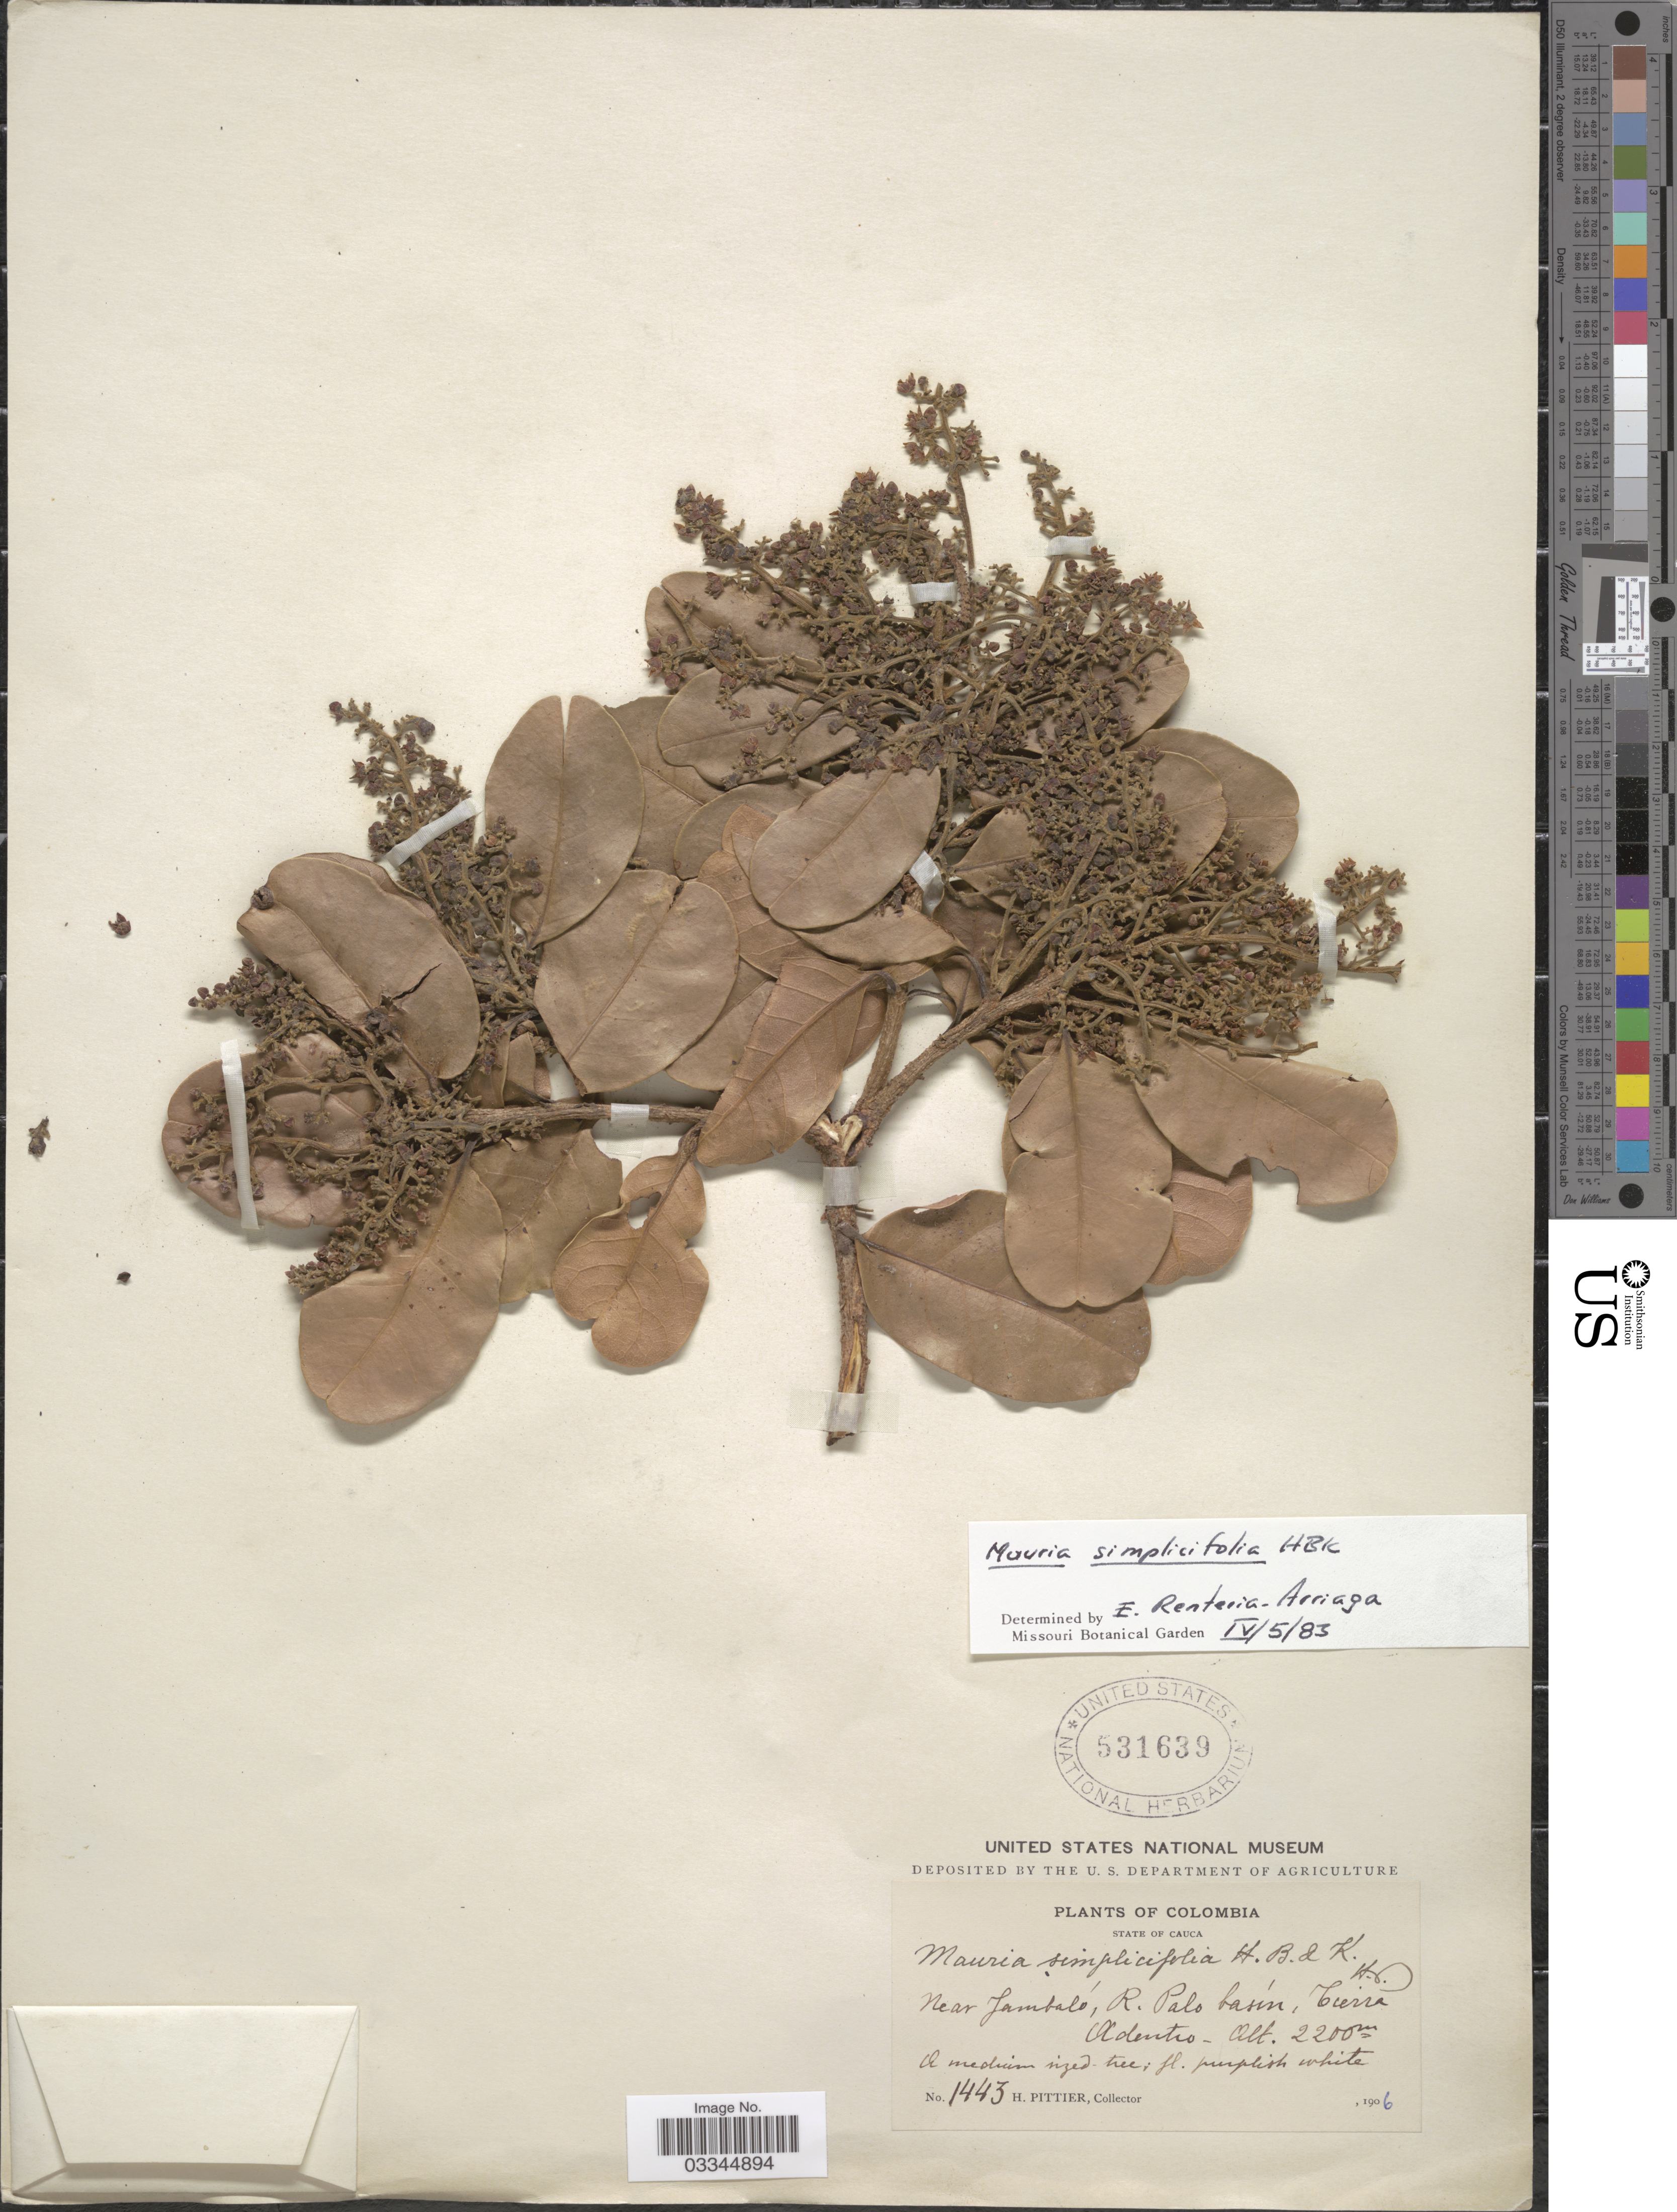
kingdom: Plantae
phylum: Tracheophyta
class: Magnoliopsida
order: Sapindales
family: Anacardiaceae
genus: Mauria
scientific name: Mauria simplicifolia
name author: Kunth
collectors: H. F. Pittier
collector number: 1443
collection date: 1906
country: Colombia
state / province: Cauca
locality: Near Jambaló, R. Palo basín, Tierra Adentro.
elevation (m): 2200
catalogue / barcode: US 531639